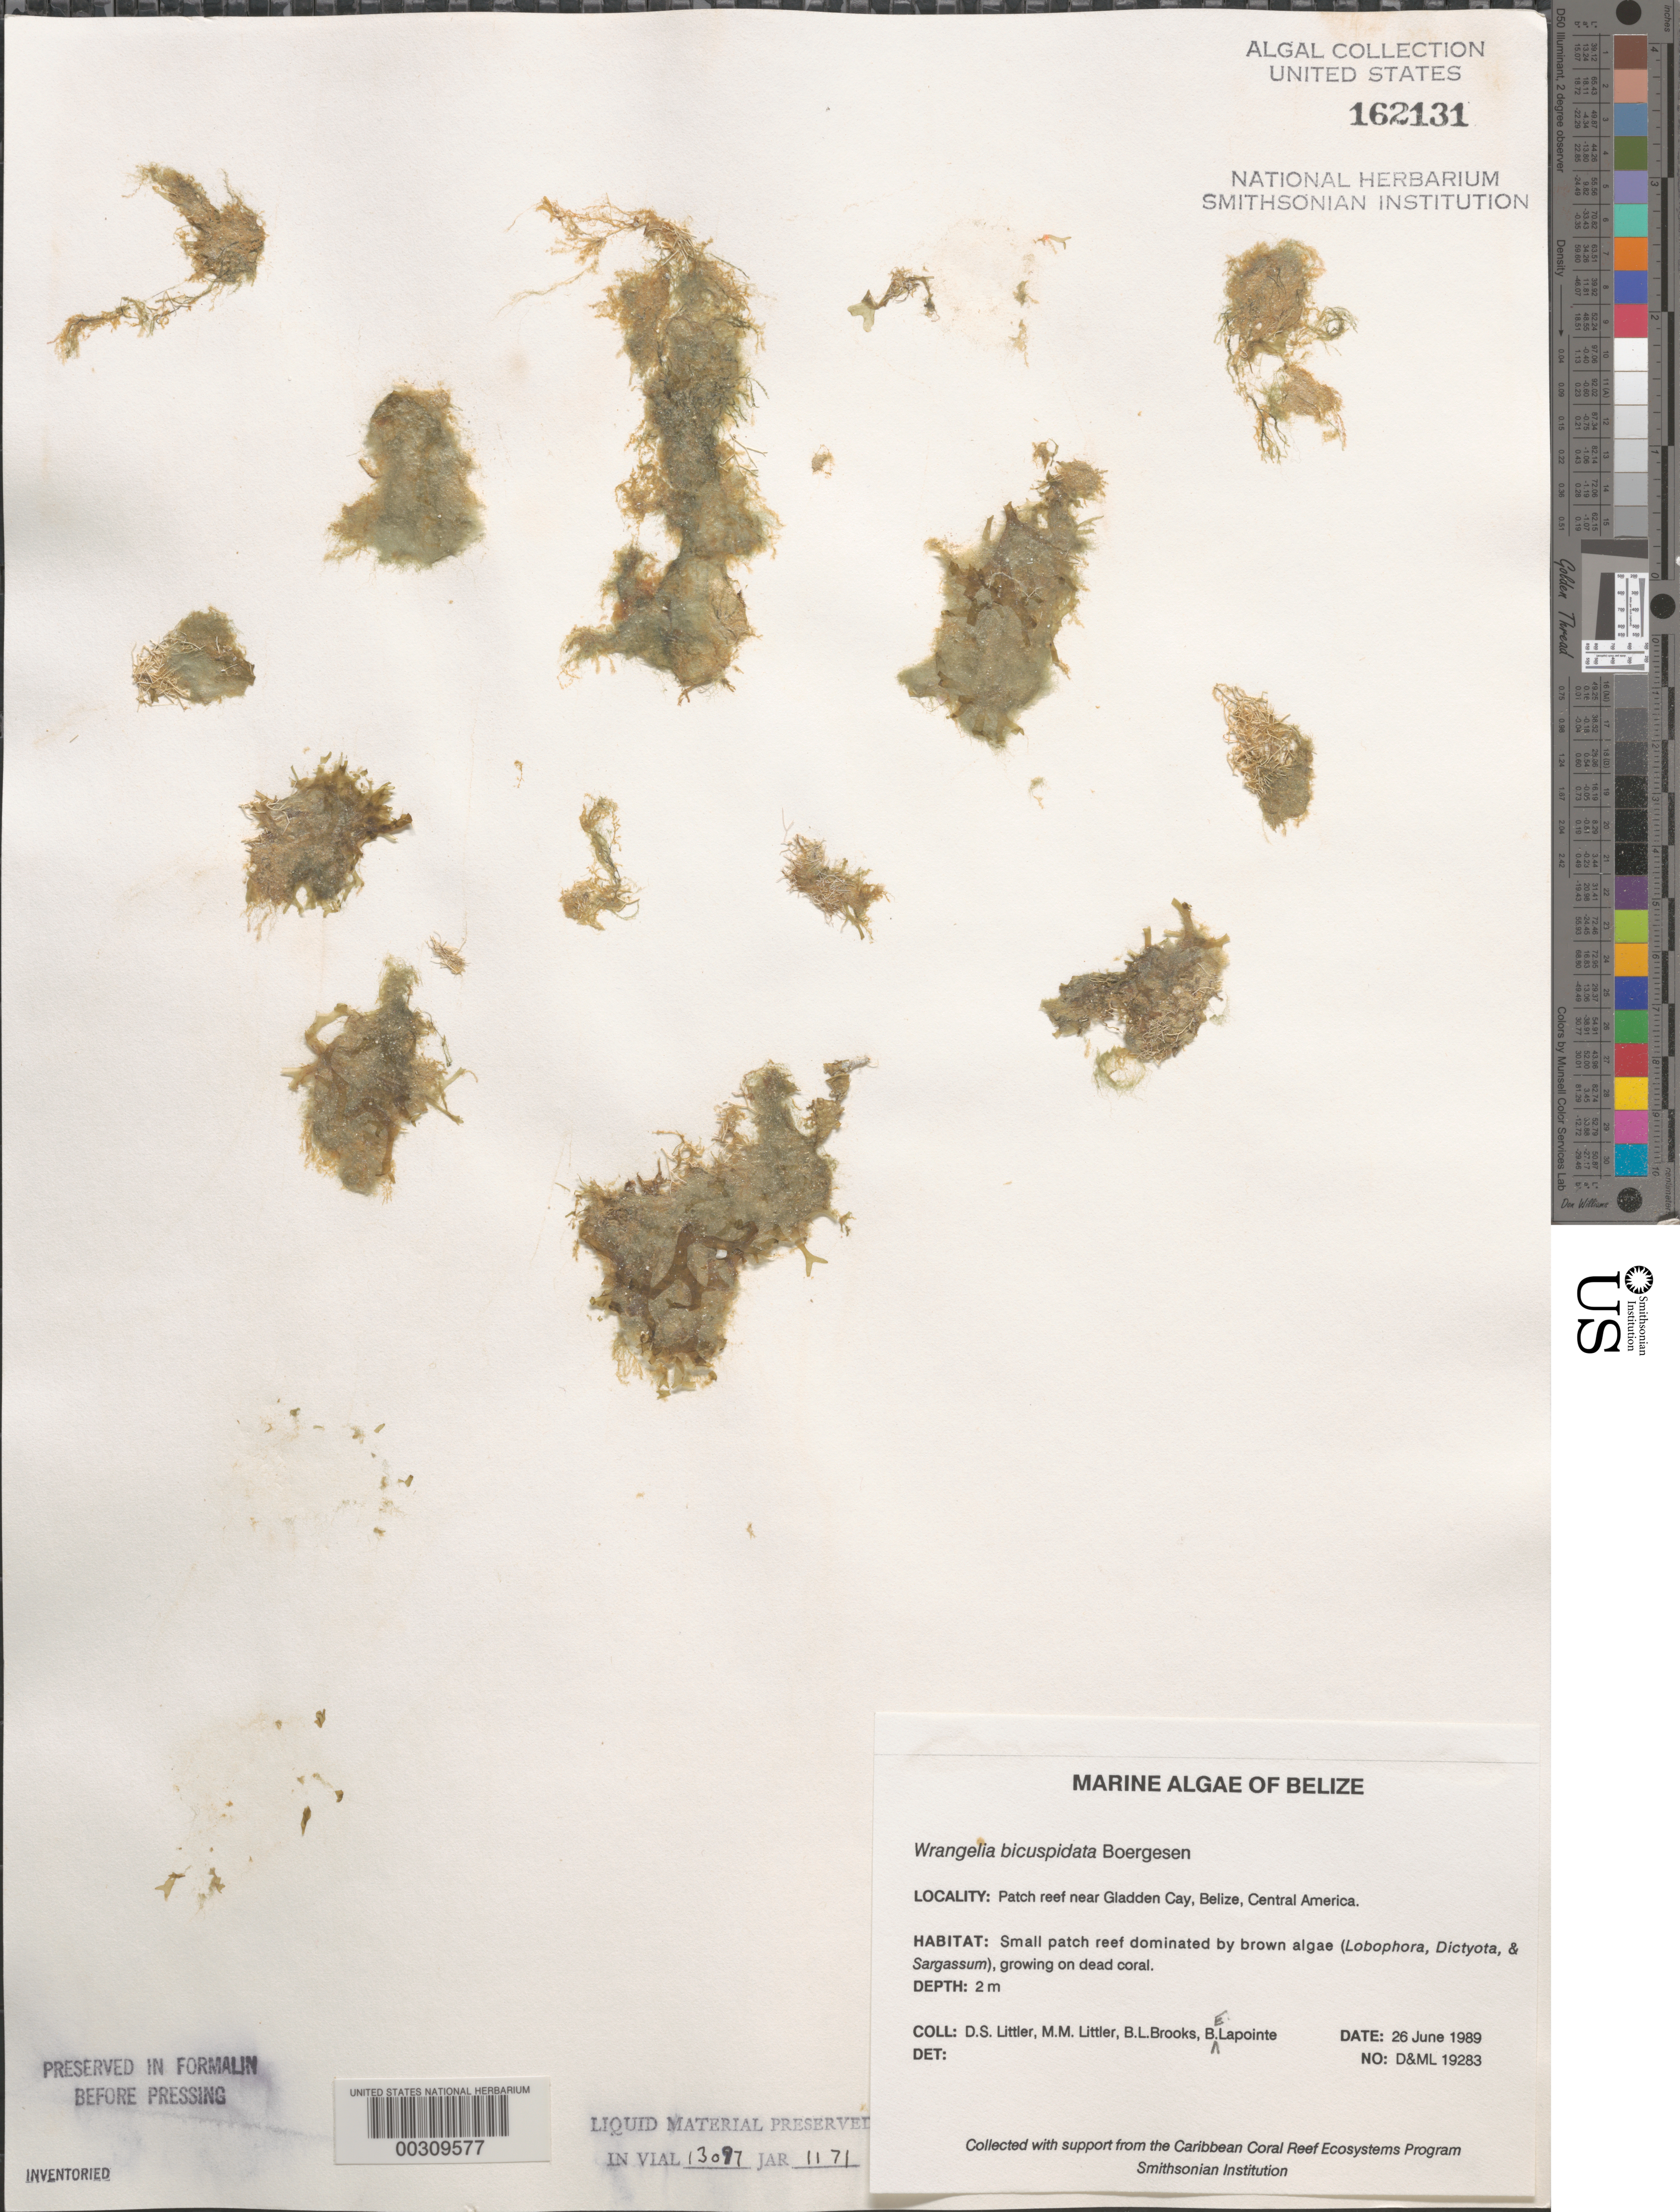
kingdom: Plantae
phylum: Rhodophyta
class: Florideophyceae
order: Ceramiales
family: Wrangeliaceae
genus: Wrangelia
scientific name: Wrangelia bicuspidata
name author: Børgesen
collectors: D. S. Littler, M. M. Littler, B. Brooks & B. Lapointe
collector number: D&ML 19283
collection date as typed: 26 Jun 1989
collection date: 1989-06-26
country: Belize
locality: Patch reef near Gladden Cay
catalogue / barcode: US 162131